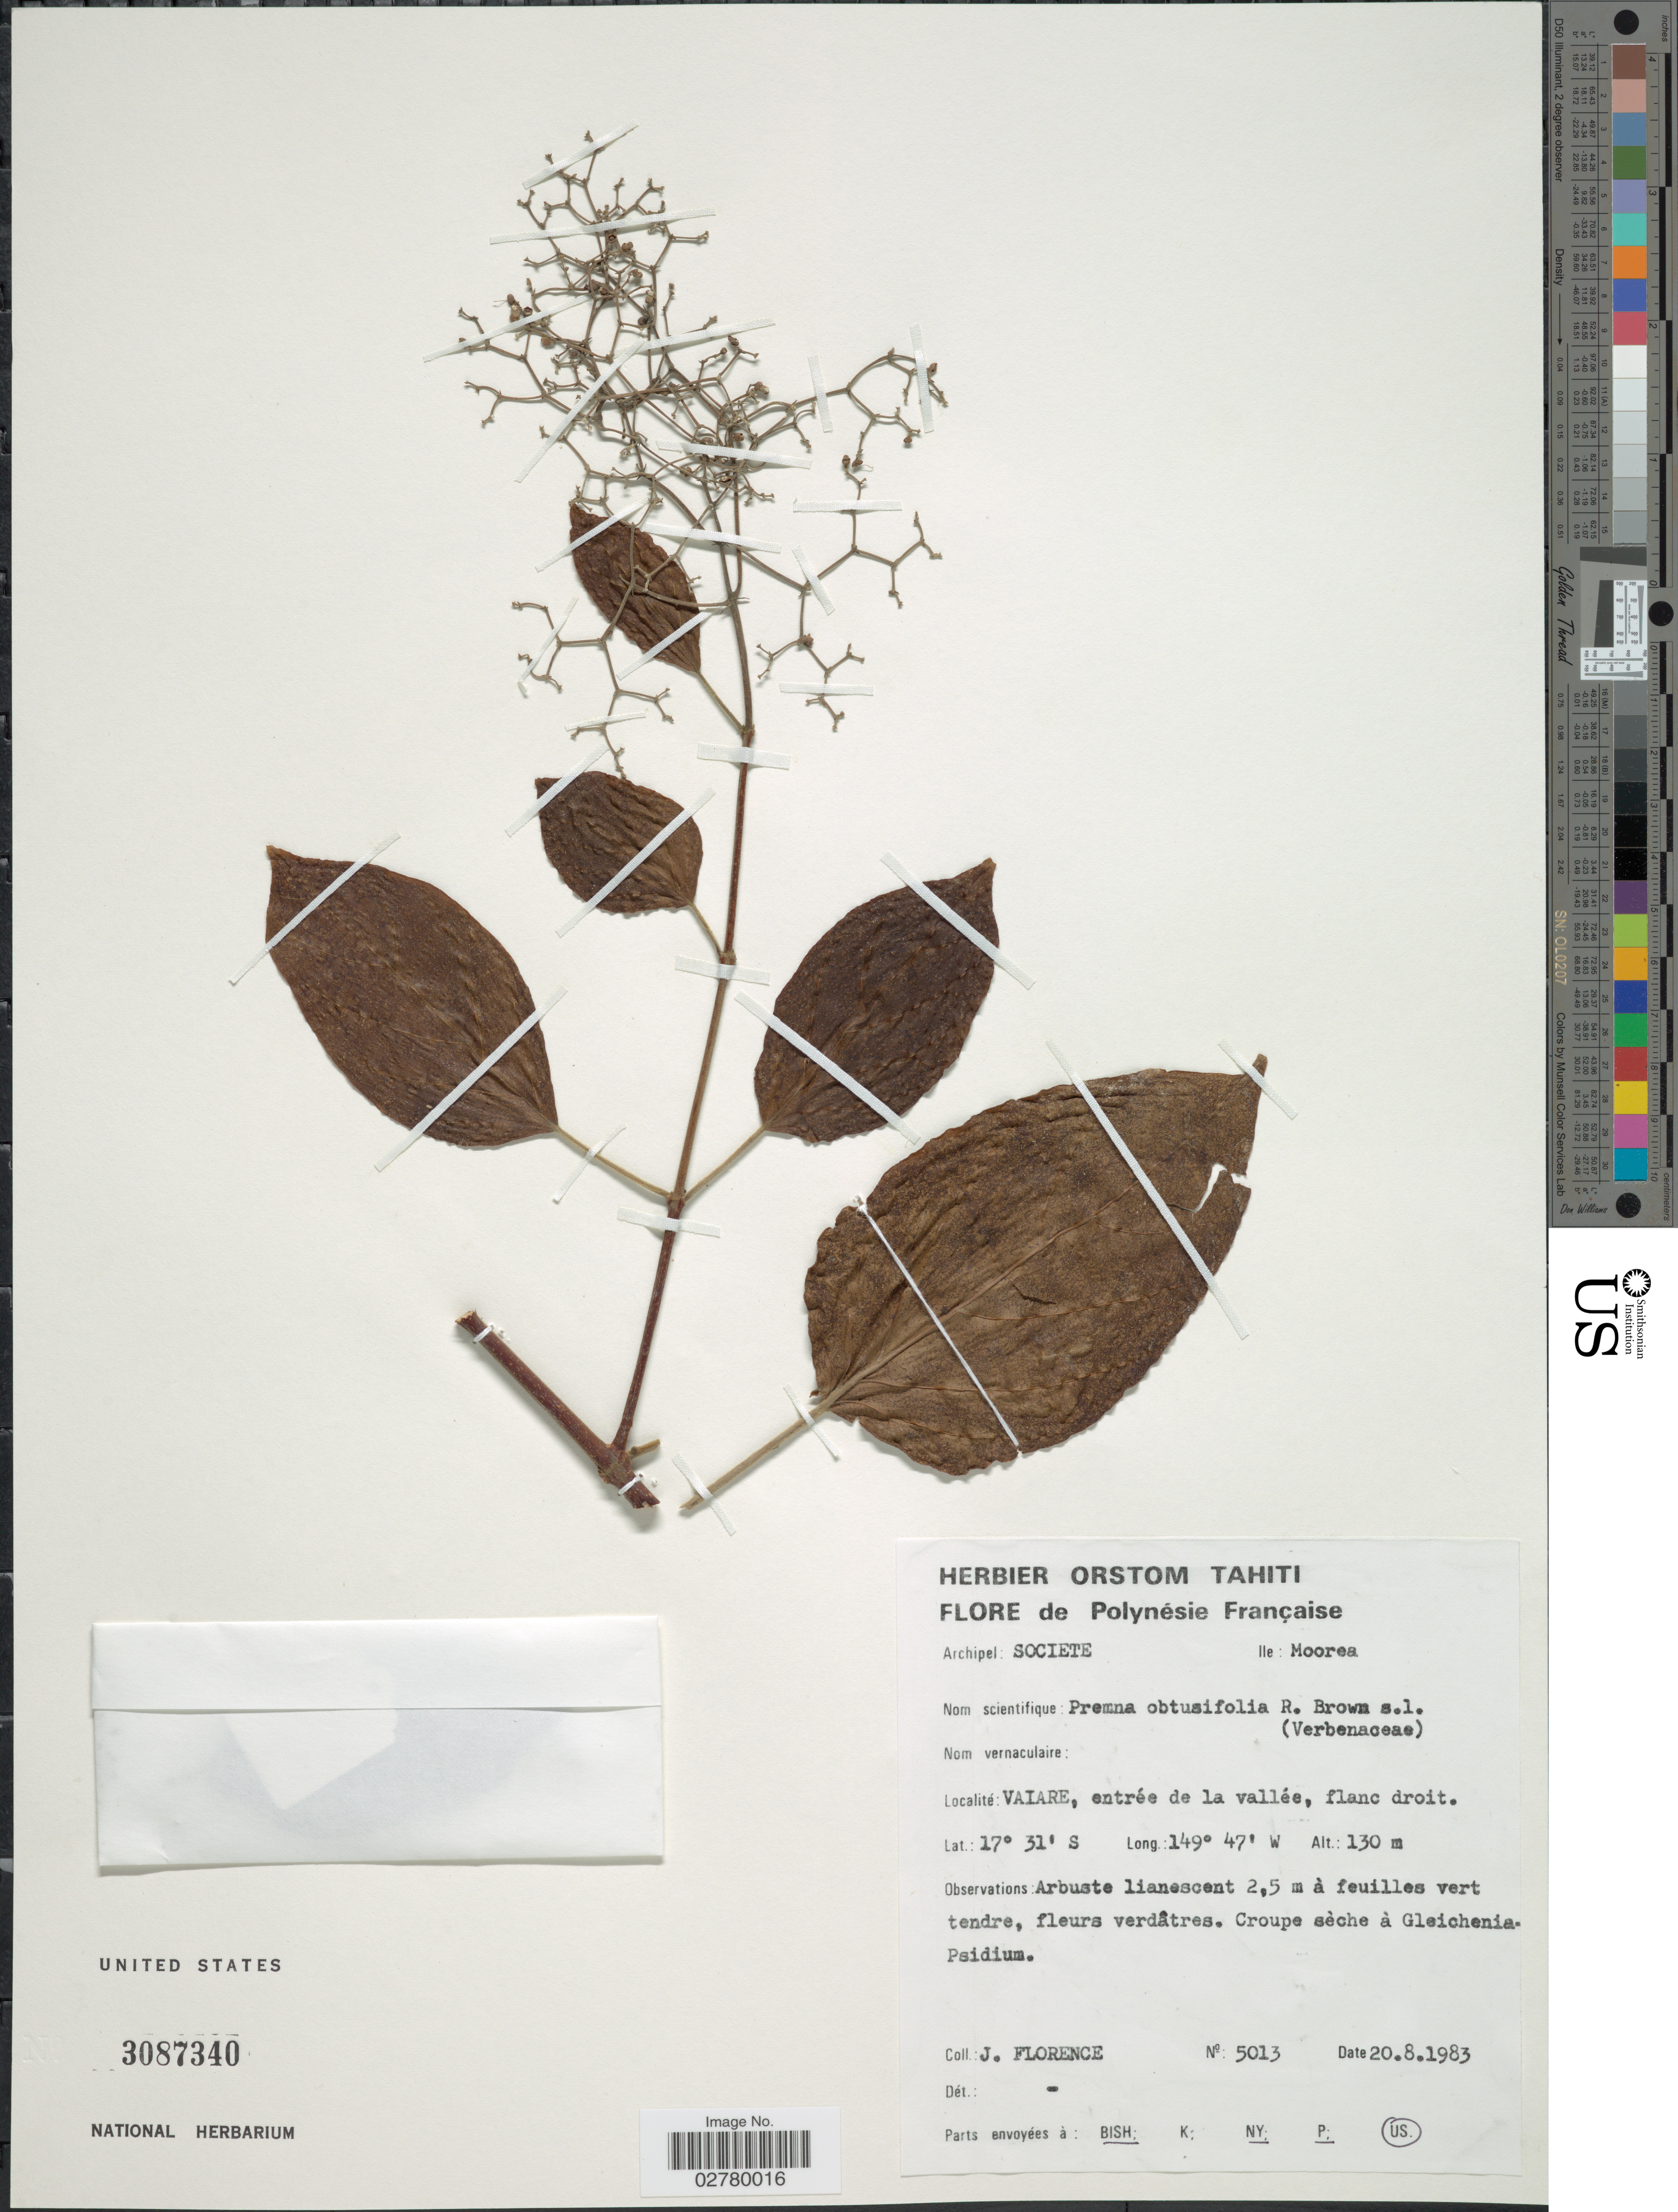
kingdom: Plantae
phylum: Tracheophyta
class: Magnoliopsida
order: Lamiales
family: Lamiaceae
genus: Premna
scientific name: Premna obtusifolia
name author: R. Br.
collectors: J. Florence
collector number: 5013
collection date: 1983-08-20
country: French Polynesia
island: Moorea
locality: Polynésie Française. Archipel: Societe. Ile: Moorea. Vaiare, entrée de la vallée, flanc droit.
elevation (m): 130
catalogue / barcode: US 3087340